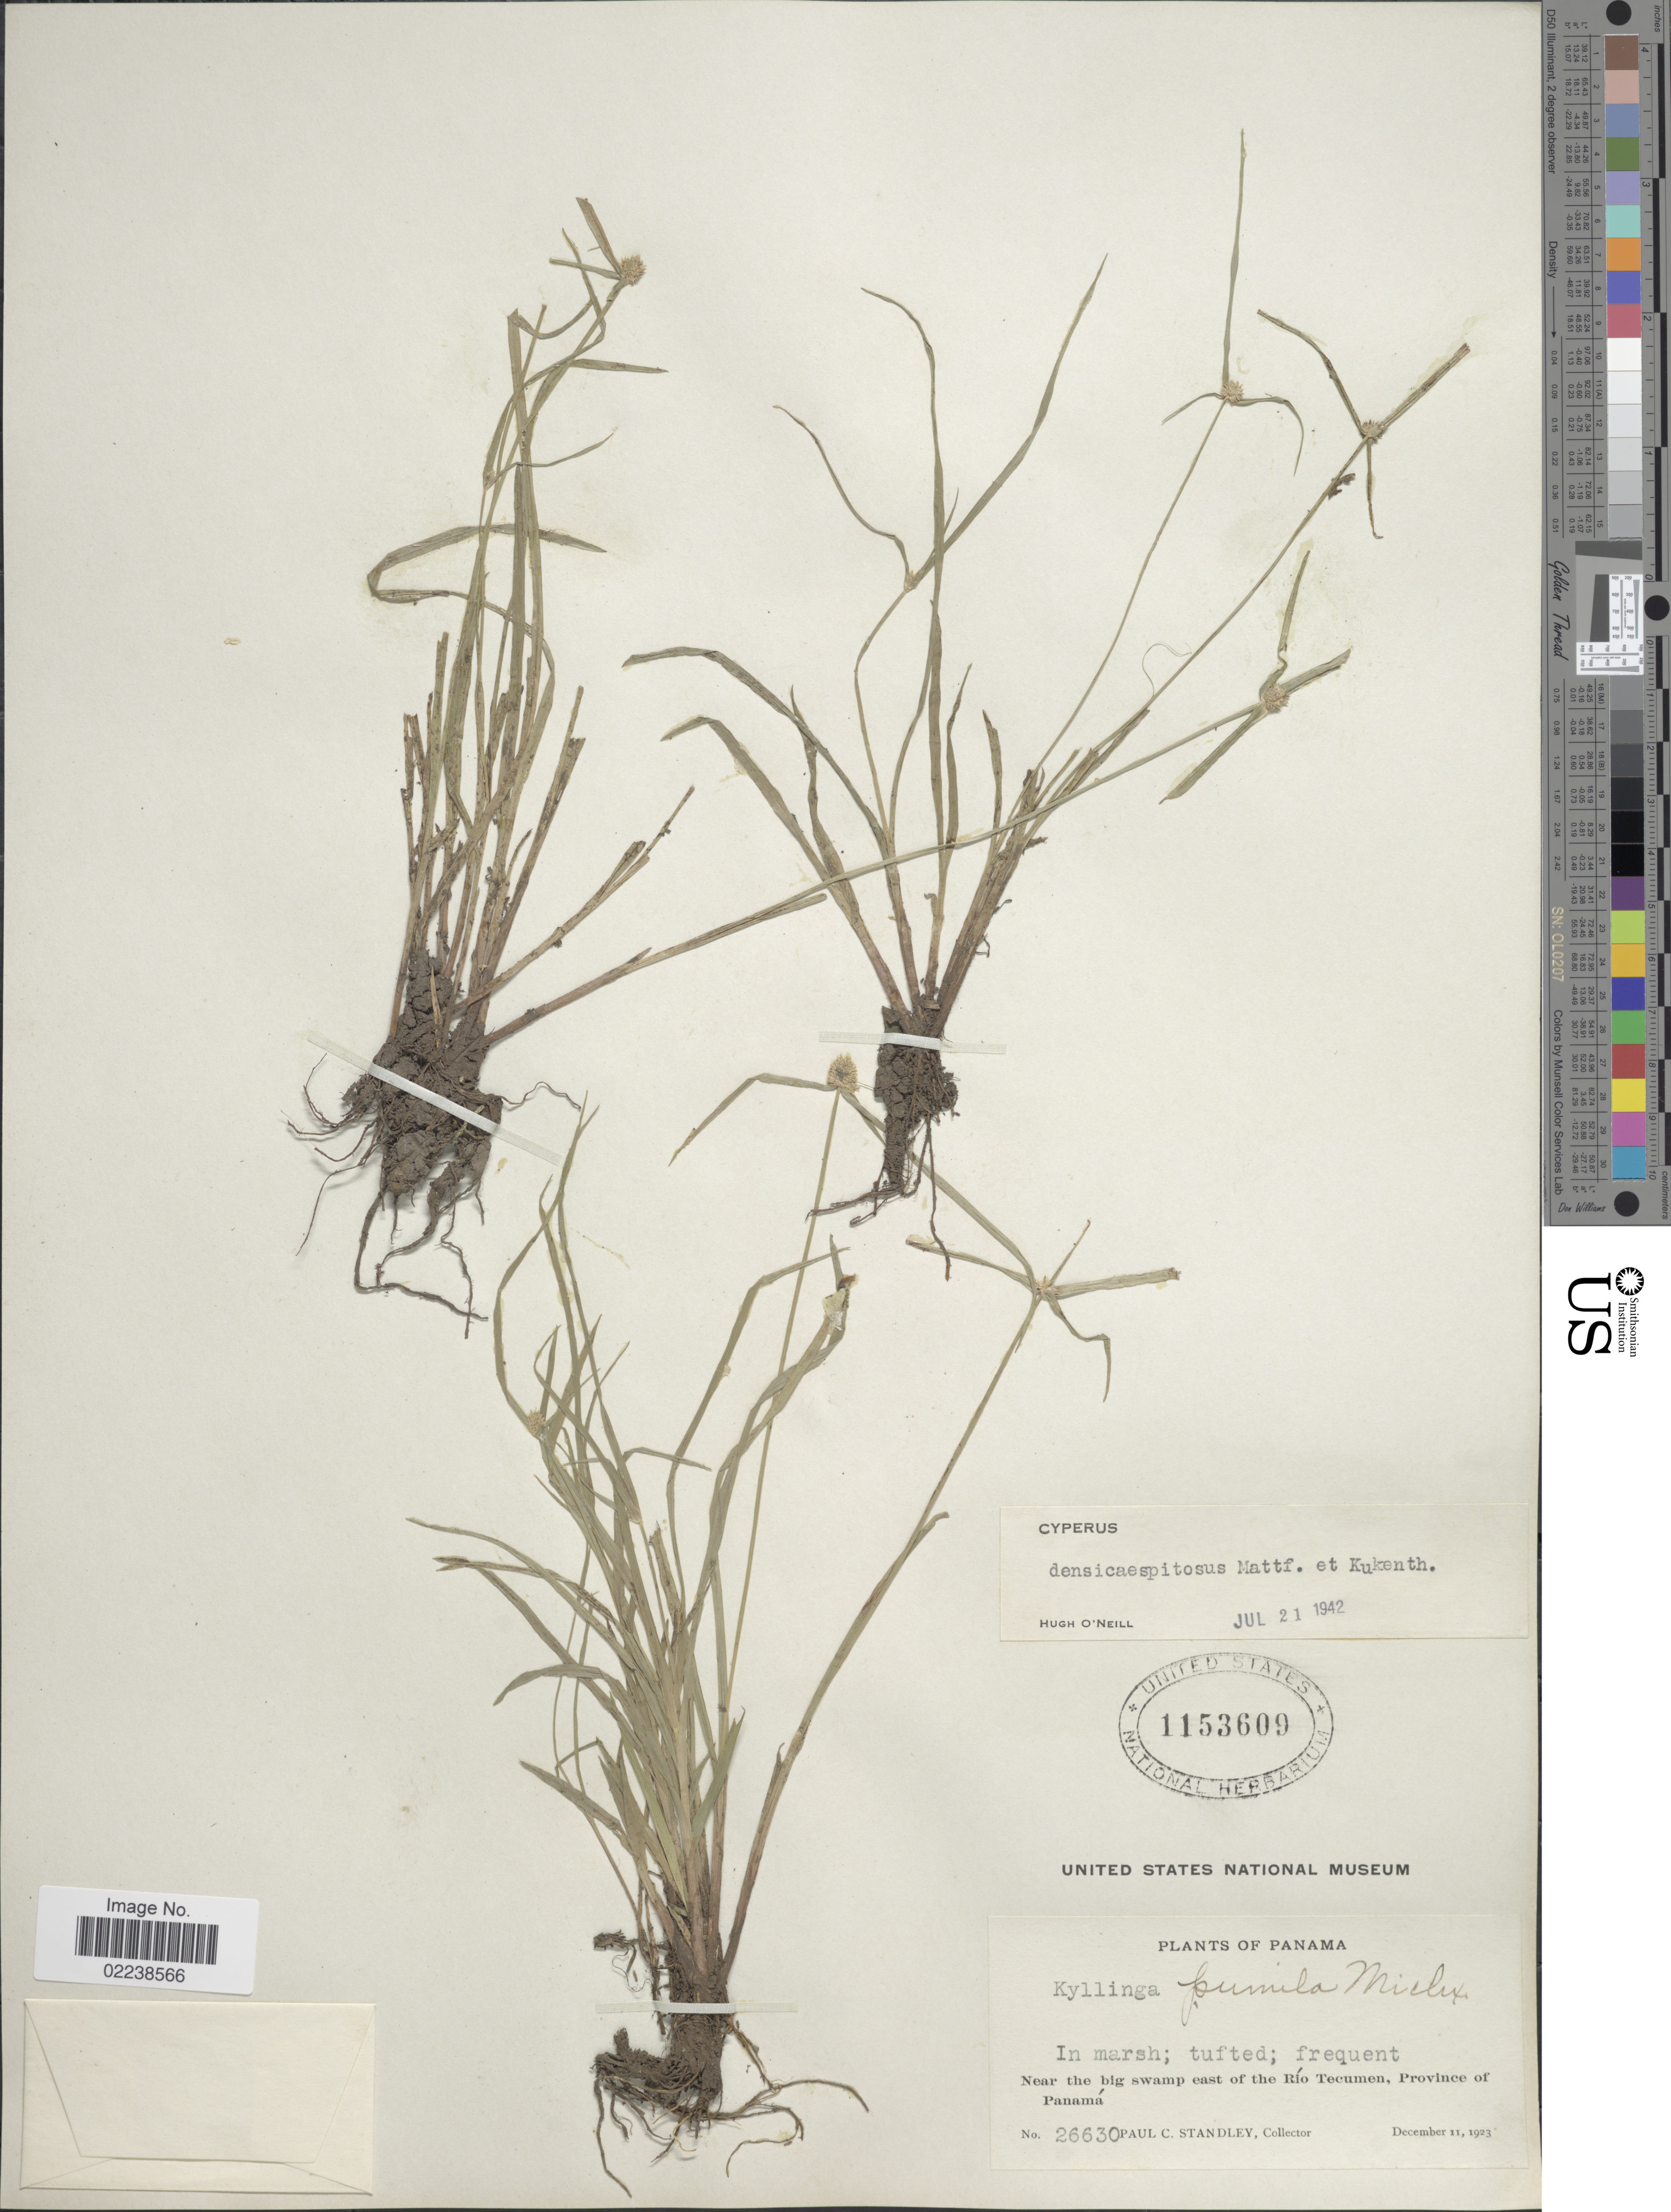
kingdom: Plantae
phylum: Tracheophyta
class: Liliopsida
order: Poales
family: Cyperaceae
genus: Cyperus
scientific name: Cyperus hortensis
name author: (Salzm. ex Steud.) Dorr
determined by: Strong, Mark T., (BOT), Smithsonian Institution - National Museum of Natural History (UNITED STATES)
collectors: P. C. Standley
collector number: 26630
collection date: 1923-12-11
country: Panama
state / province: Panamá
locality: Near the big swamp east of the Rio Tecumen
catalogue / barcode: US 1153609